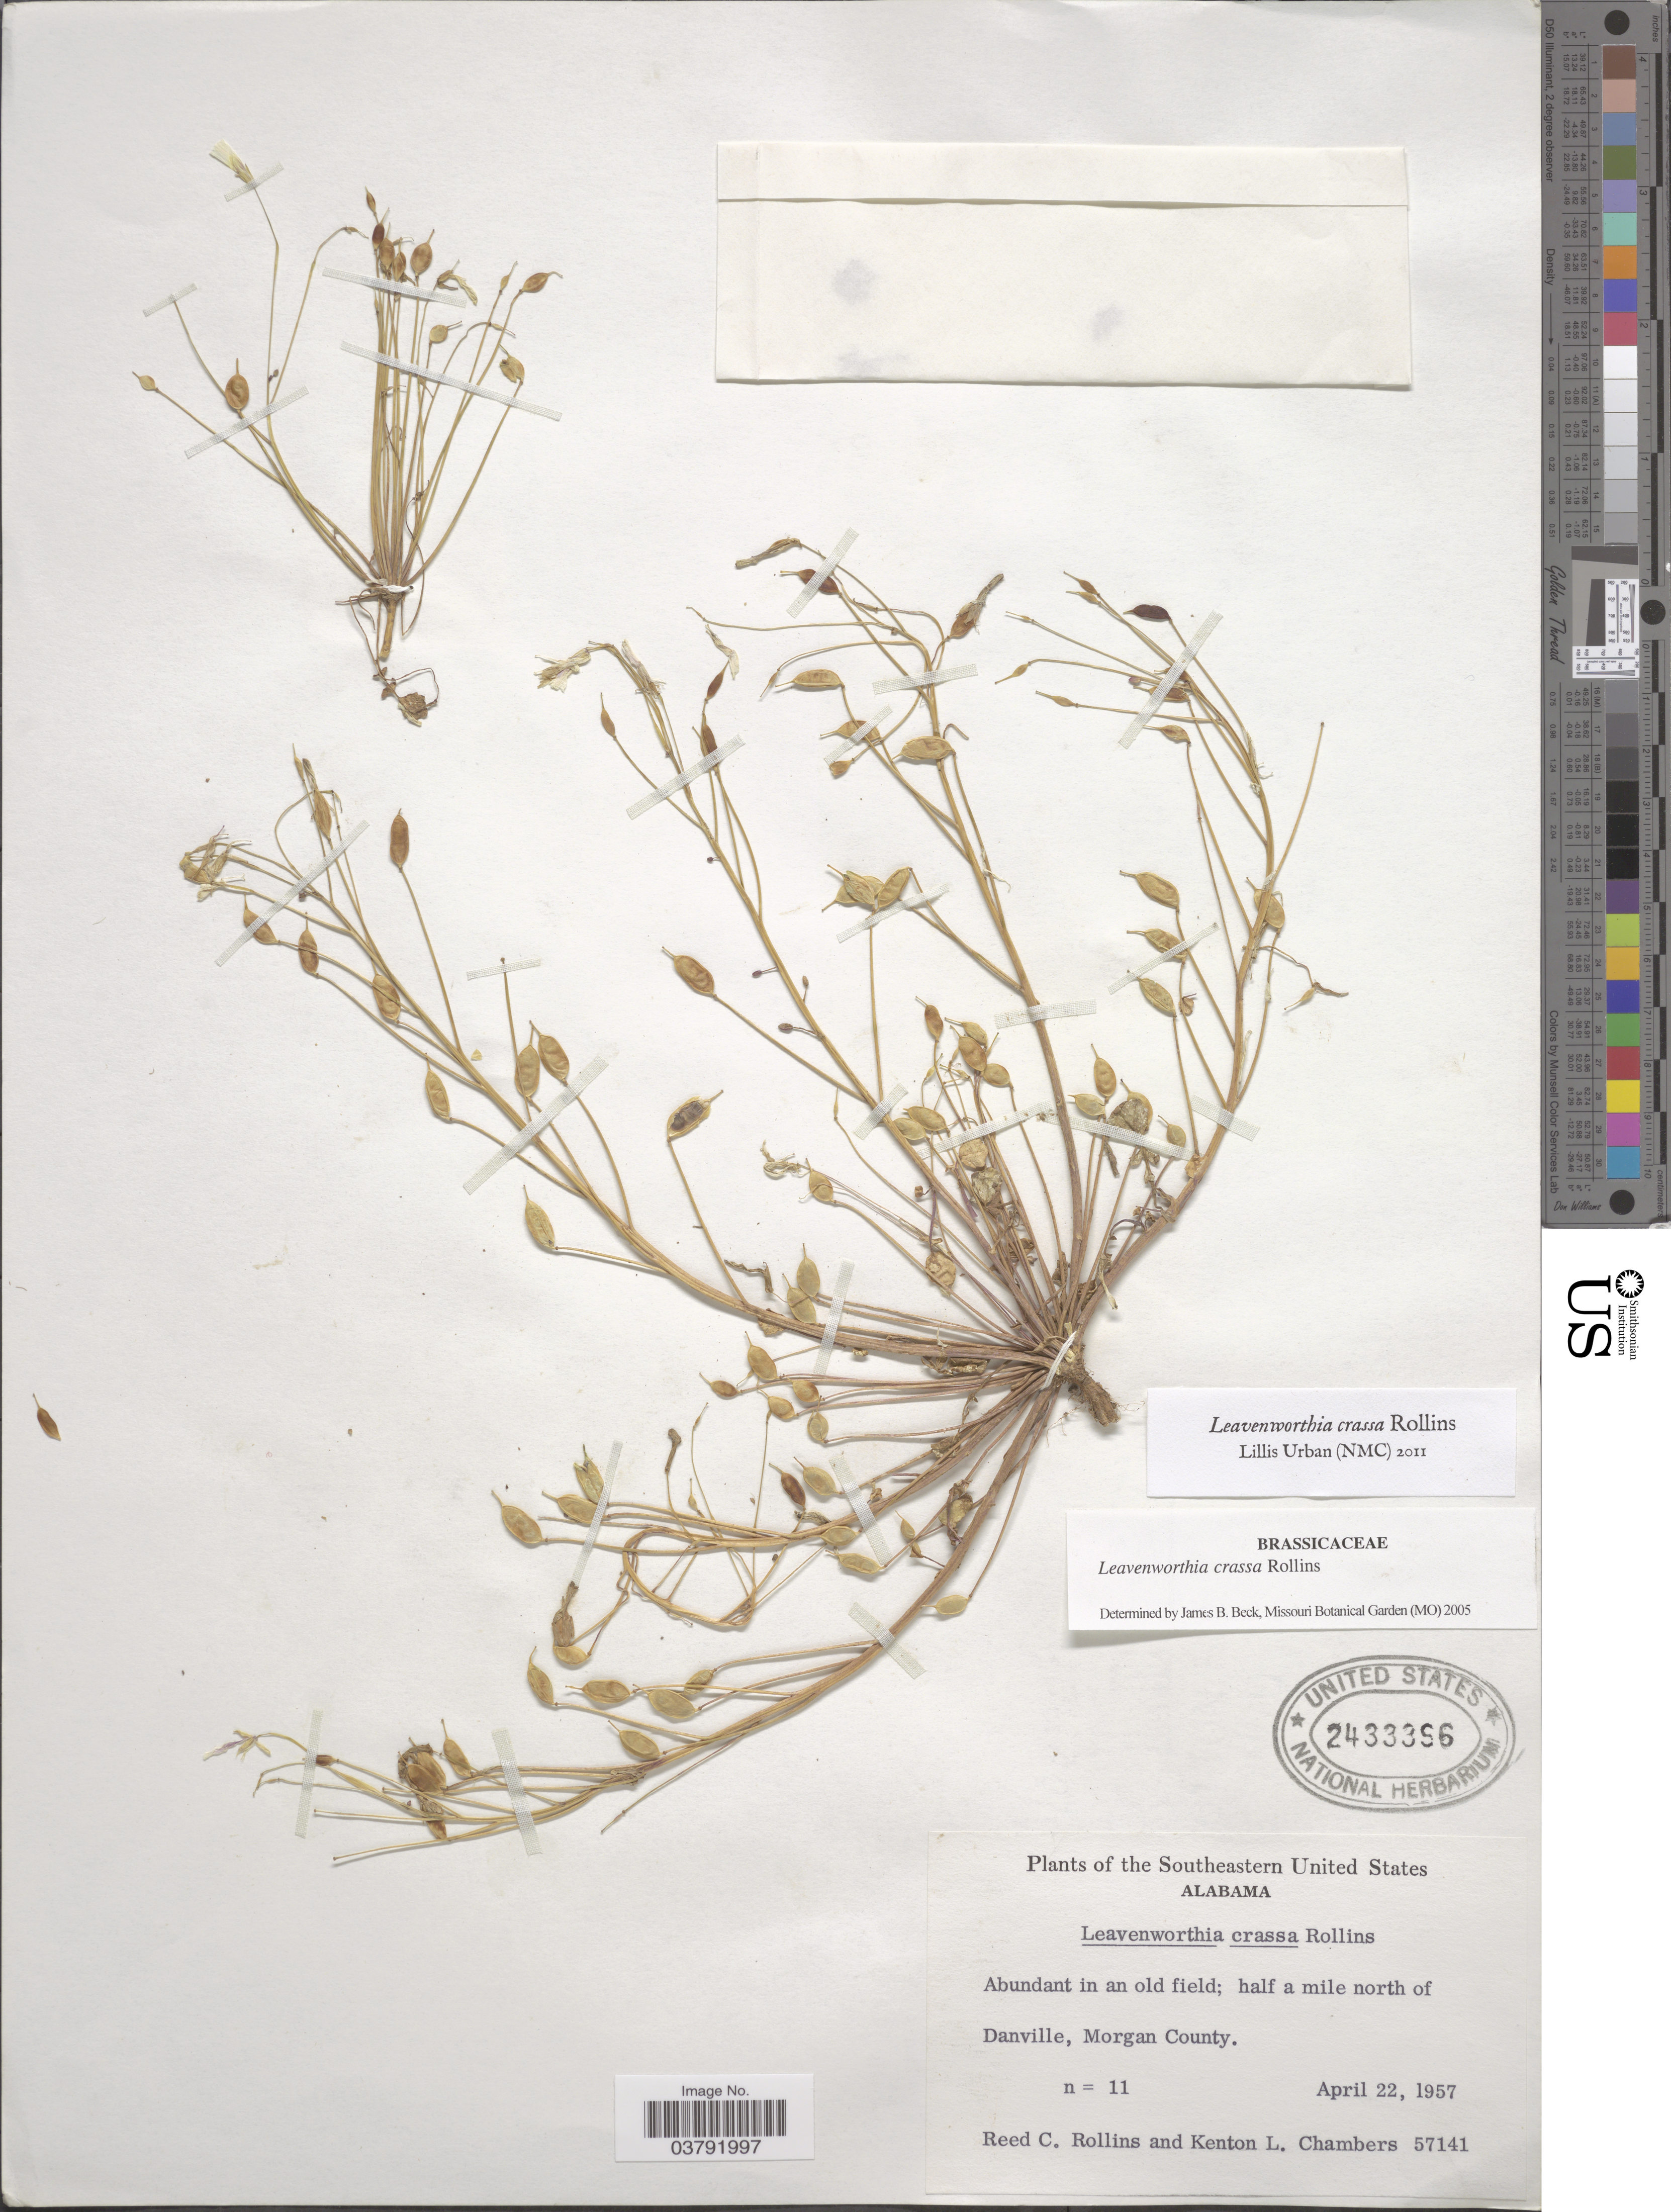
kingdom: Plantae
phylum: Tracheophyta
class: Magnoliopsida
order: Brassicales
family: Brassicaceae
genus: Leavenworthia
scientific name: Leavenworthia crassa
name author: Rollins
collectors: R. C. Rollins & K. L. Chambers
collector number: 57141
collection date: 1957-04-22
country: United States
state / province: Alabama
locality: Southeastern United States. Half a mile north of Danville, Morgan County.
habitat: abundant in an old field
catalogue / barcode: US 2433366